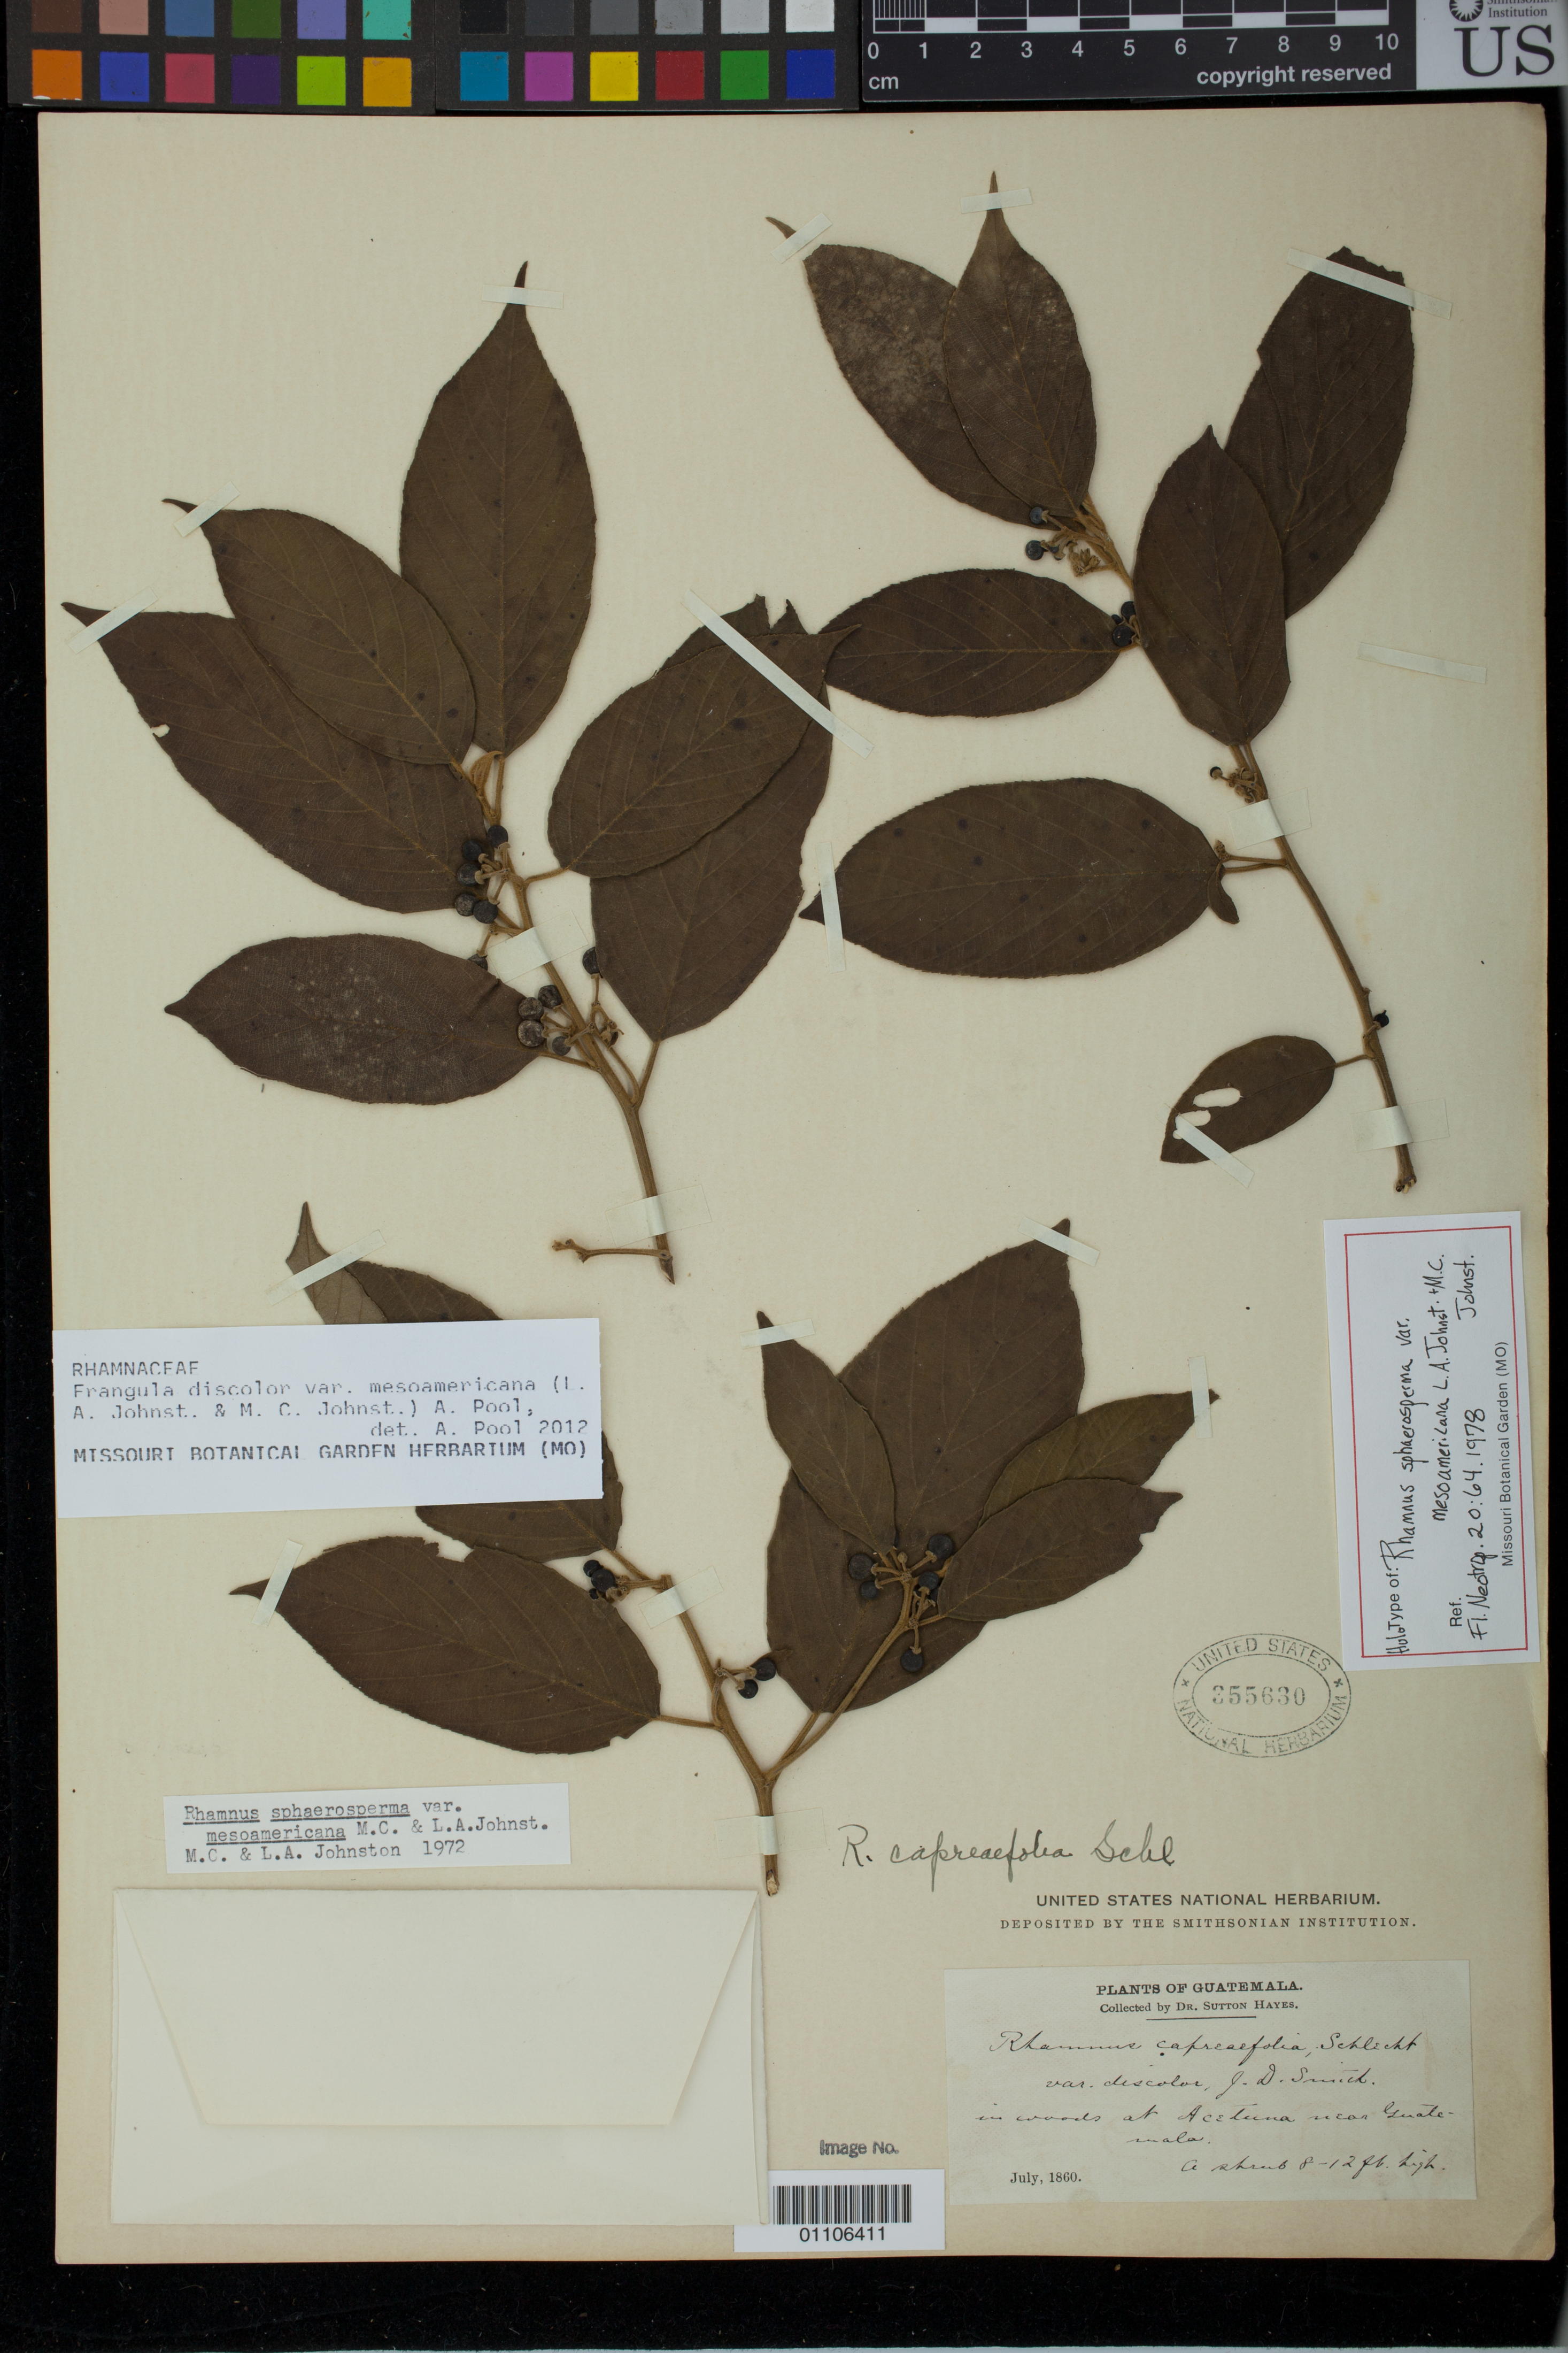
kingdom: Plantae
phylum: Tracheophyta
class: Magnoliopsida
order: Rosales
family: Rhamnaceae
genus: Rhamnus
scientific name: Rhamnus sphaerosperma var. mesoamericana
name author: L.A. Johnst. & M.C. Johnst.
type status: Holotype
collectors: S. Hayes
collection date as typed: Jul 1860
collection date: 1860-07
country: Guatemala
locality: In woods at Acetuna near Guatemala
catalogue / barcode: US 355630